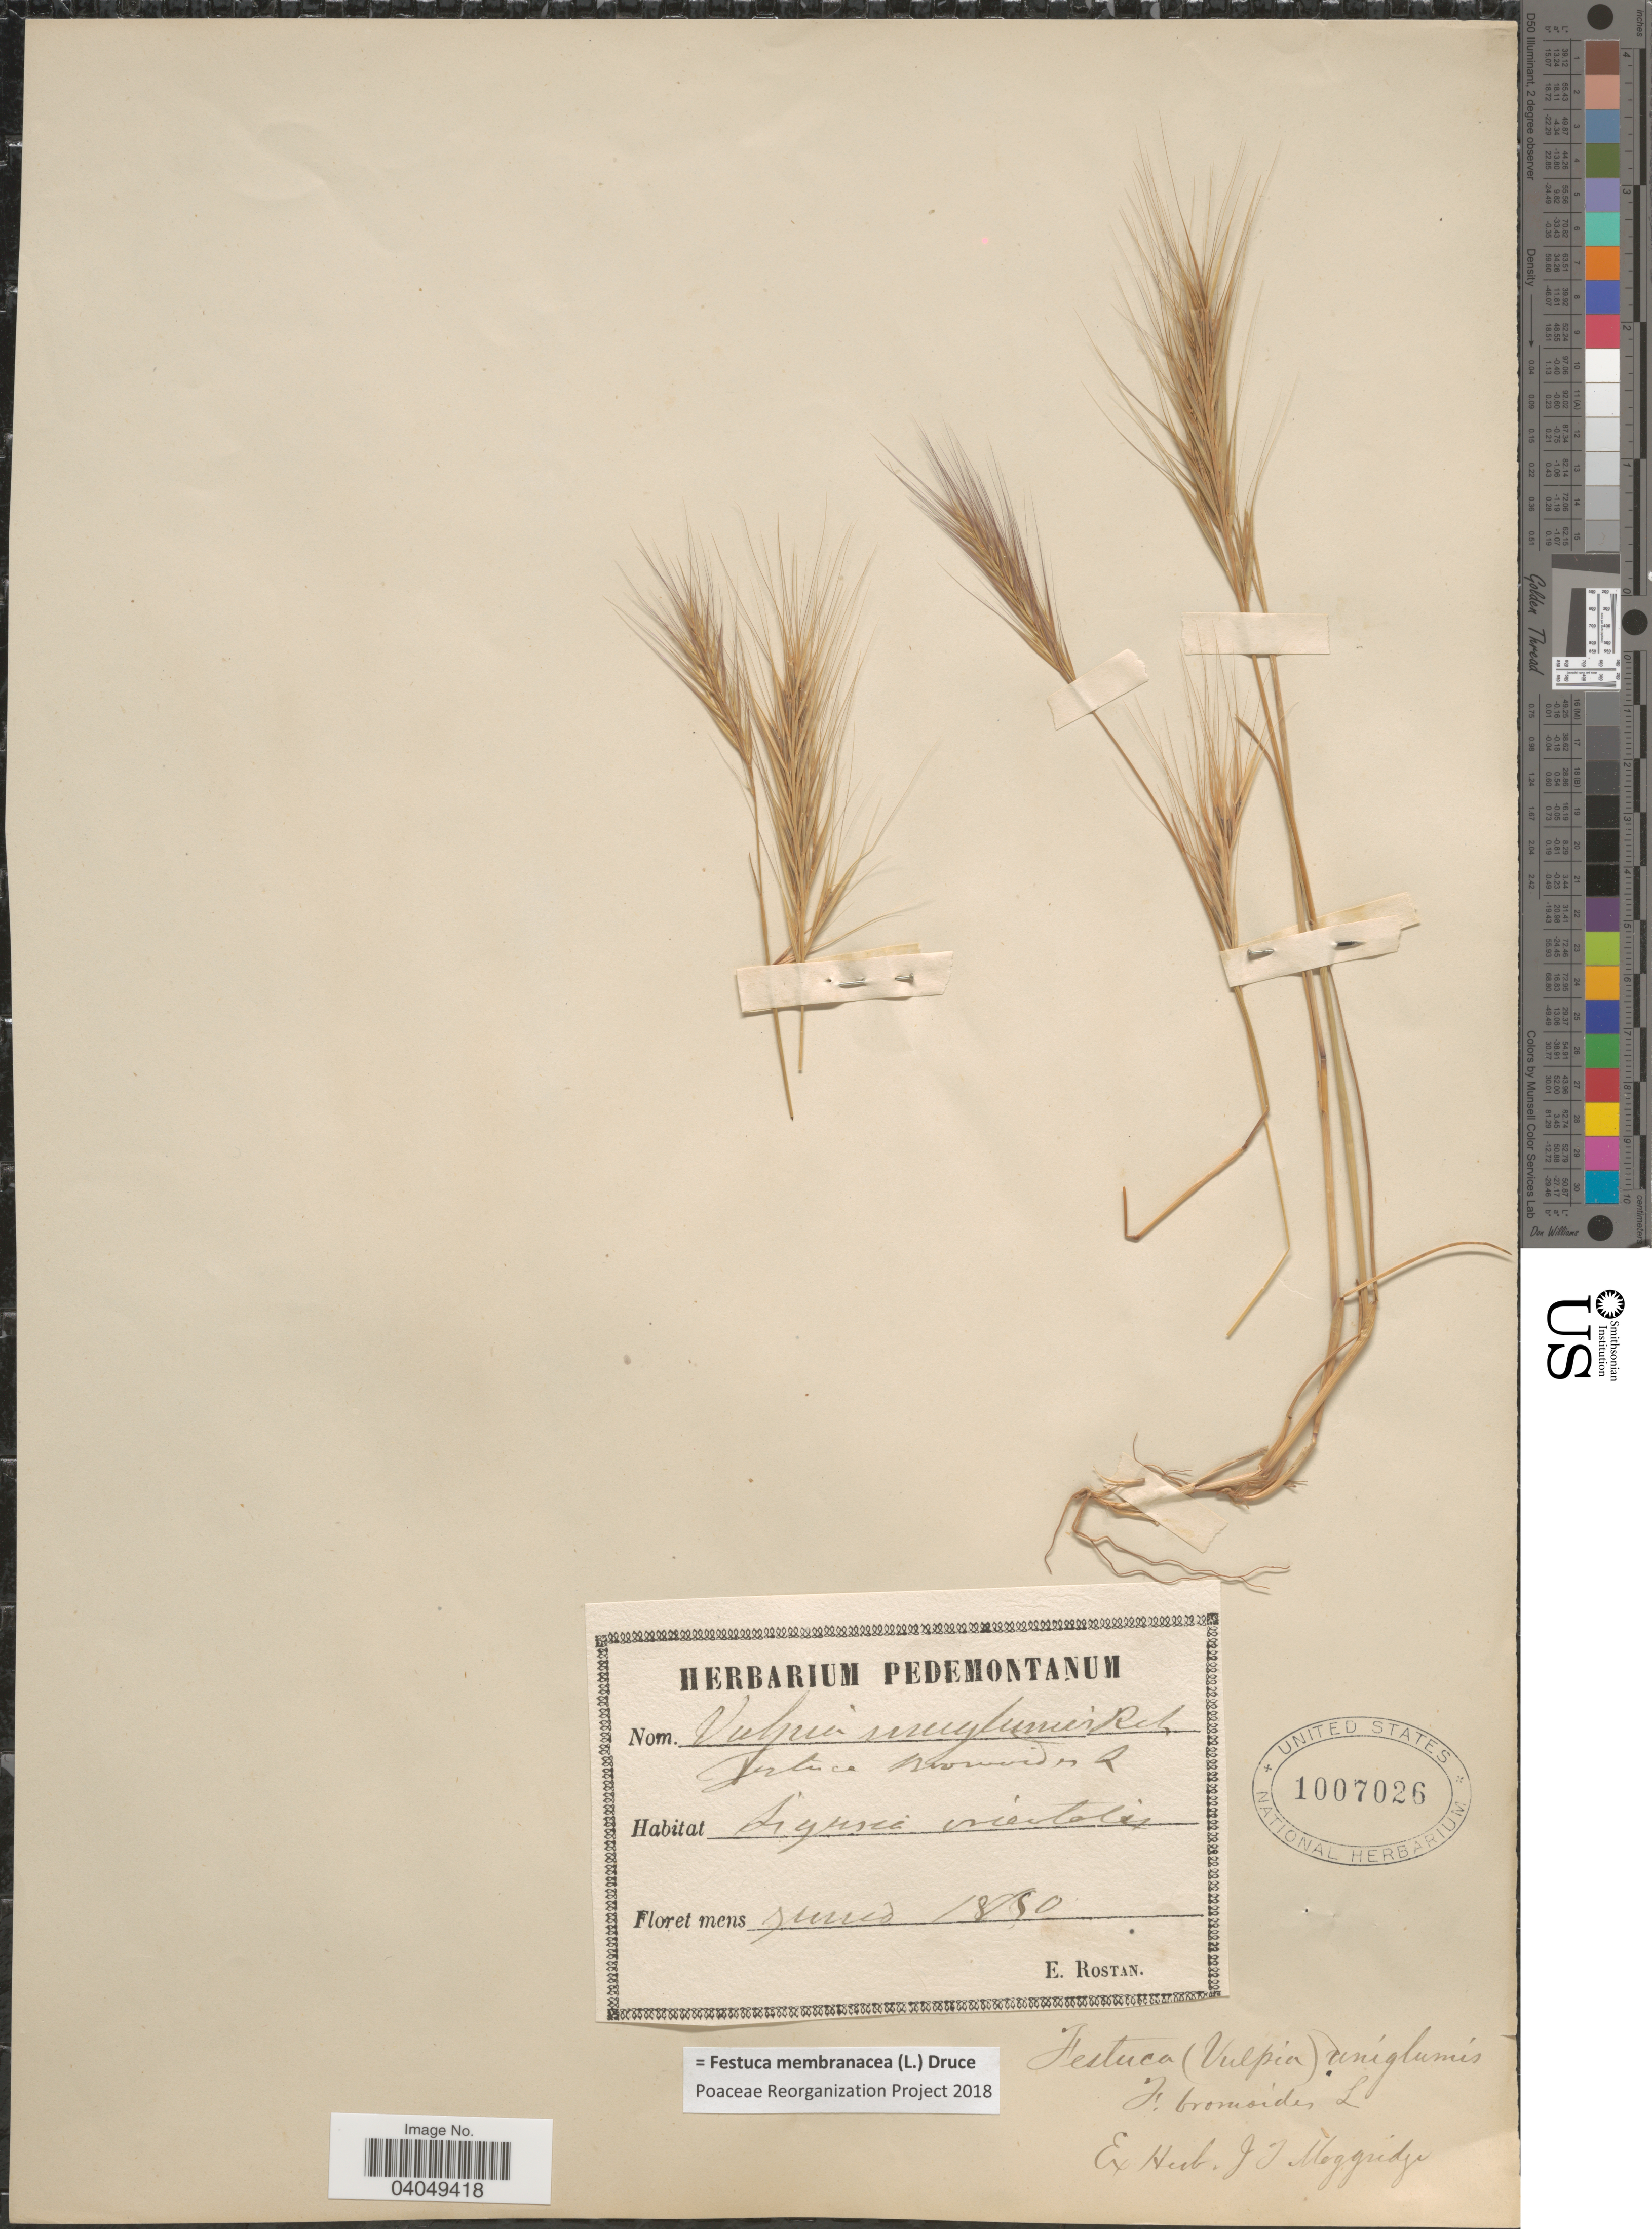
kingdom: Plantae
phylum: Tracheophyta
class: Liliopsida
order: Poales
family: Poaceae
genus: Festuca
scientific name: Festuca membranacea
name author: Kit.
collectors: E. Rostan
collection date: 1880-06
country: Italy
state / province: Piedmont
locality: Liguni orientalis. [interpreted]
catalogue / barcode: US 1007026